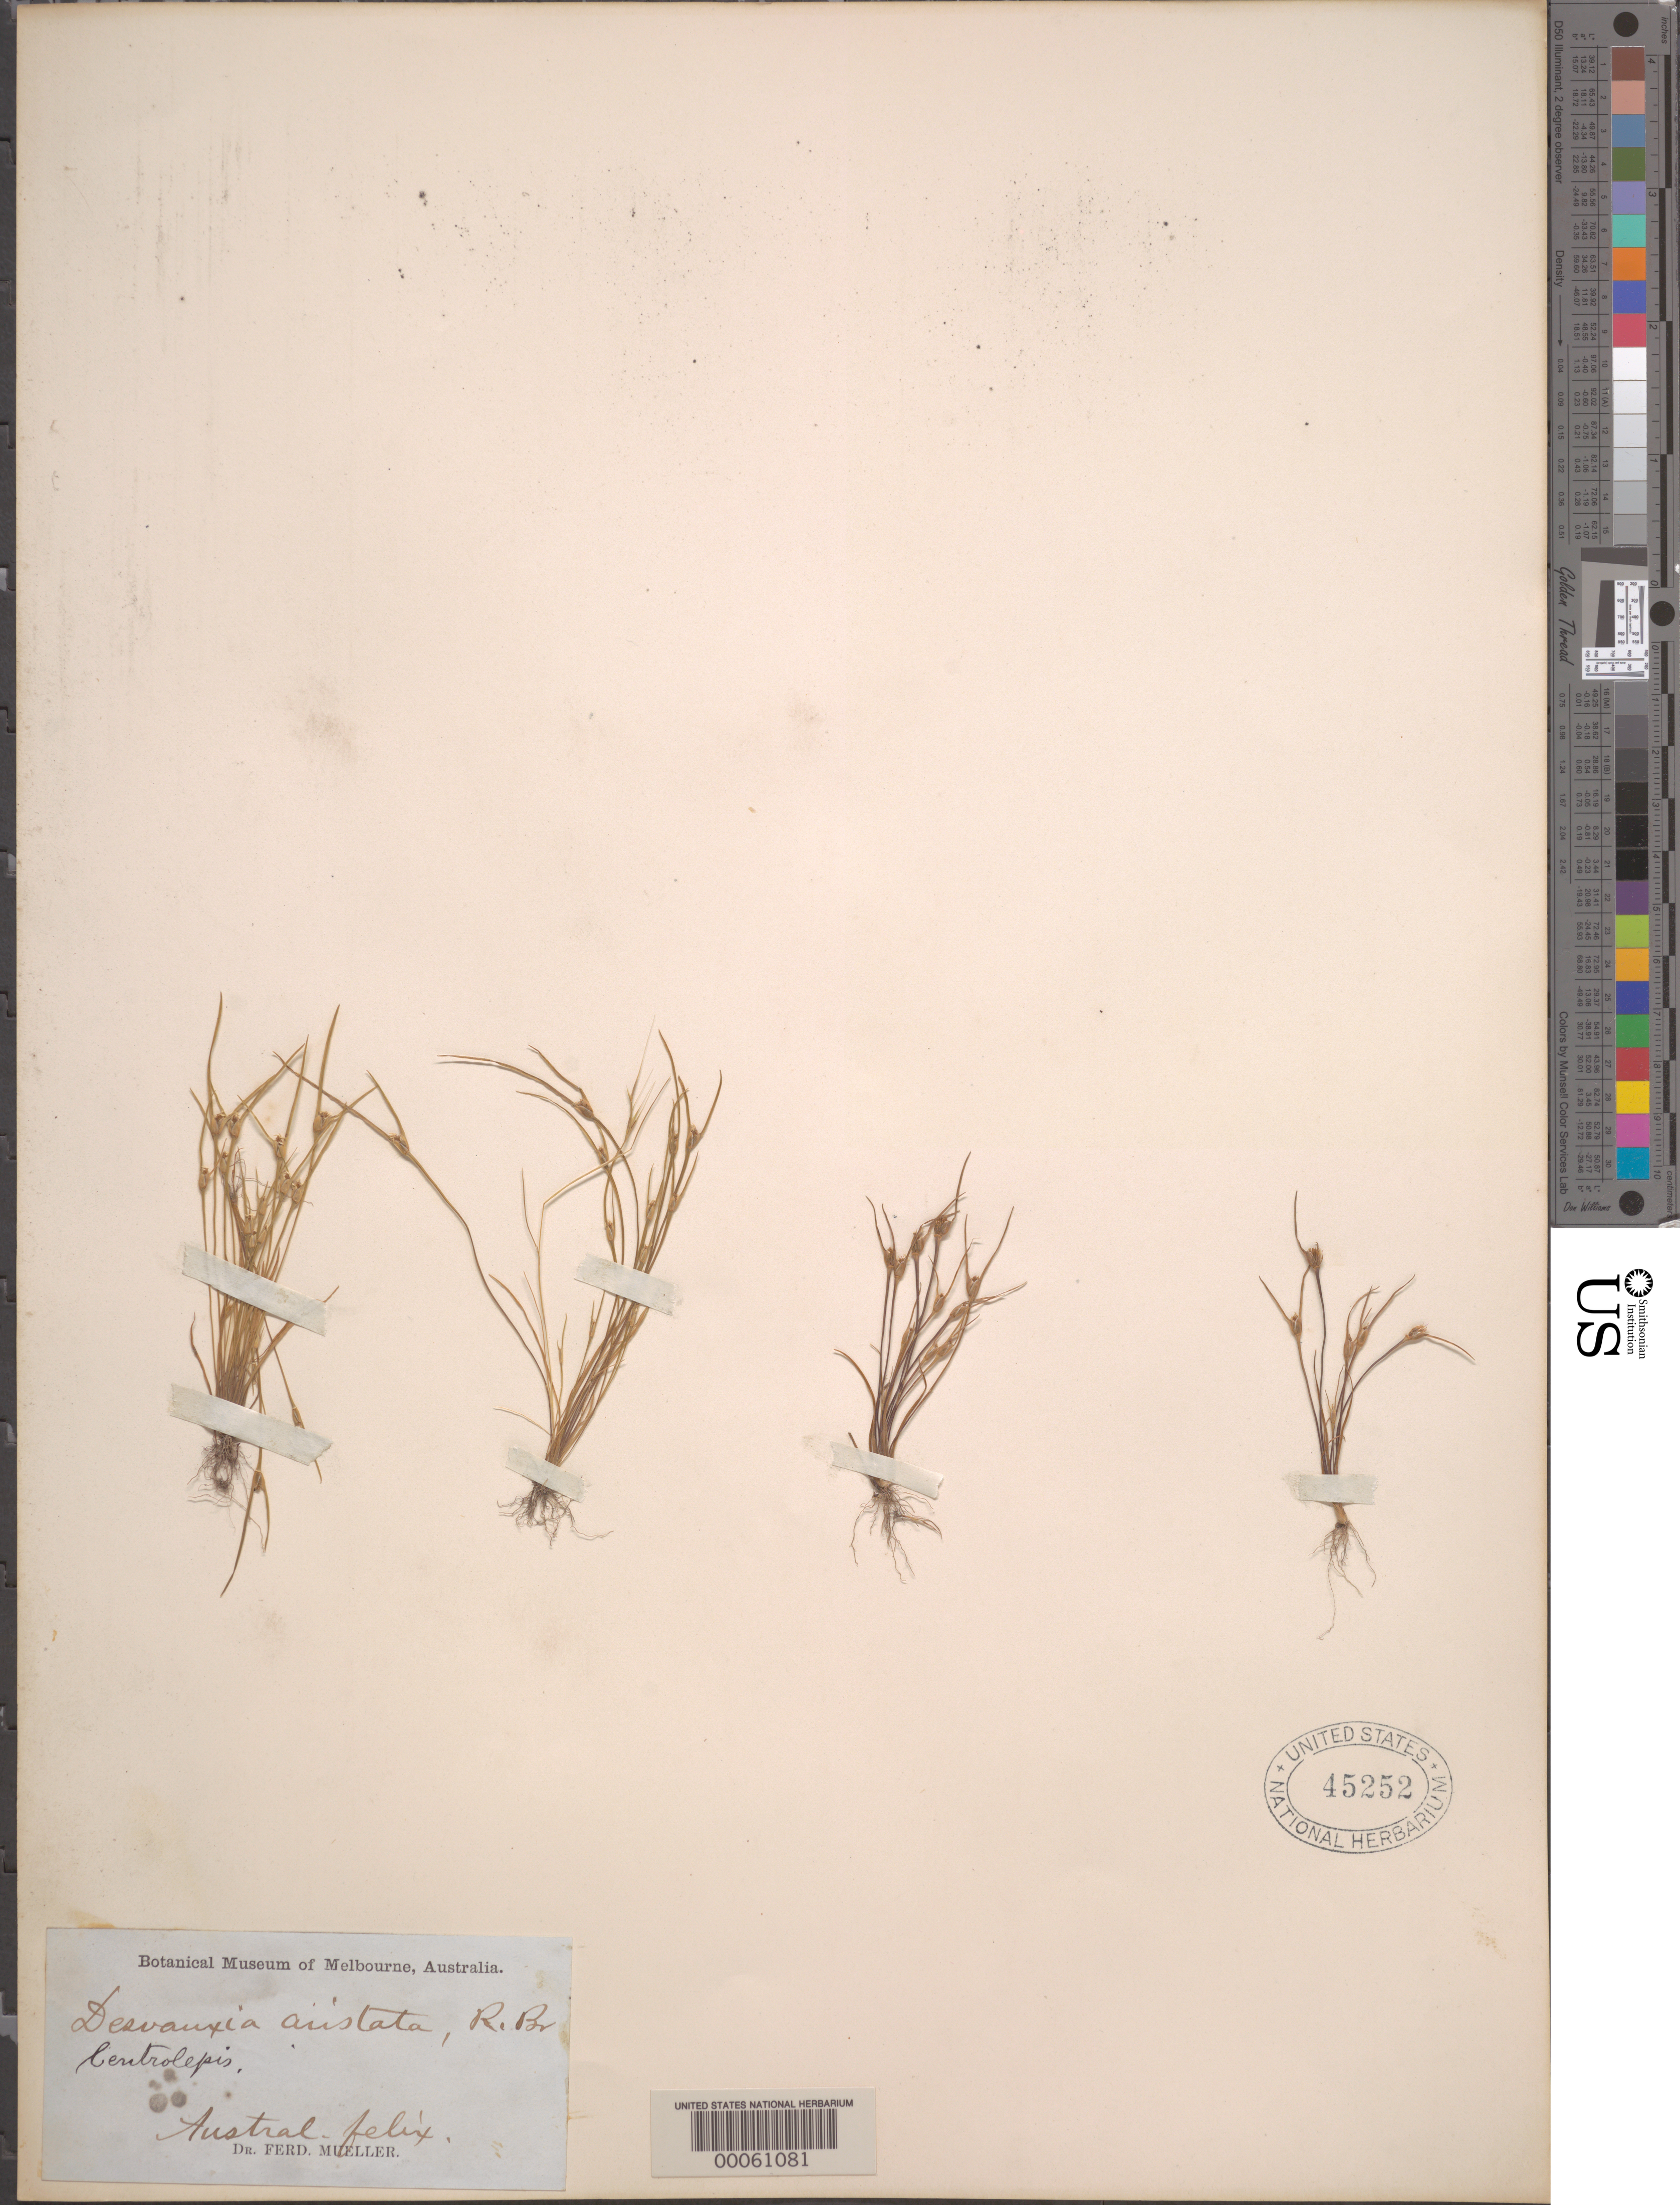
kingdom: Plantae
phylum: Tracheophyta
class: Liliopsida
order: Poales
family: Restionaceae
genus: Centrolepis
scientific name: Centrolepis aristata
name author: (R. Br.) Roem. & Schult.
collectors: F. Mueller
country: Australia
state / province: Victoria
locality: Austral felix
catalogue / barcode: US 45252